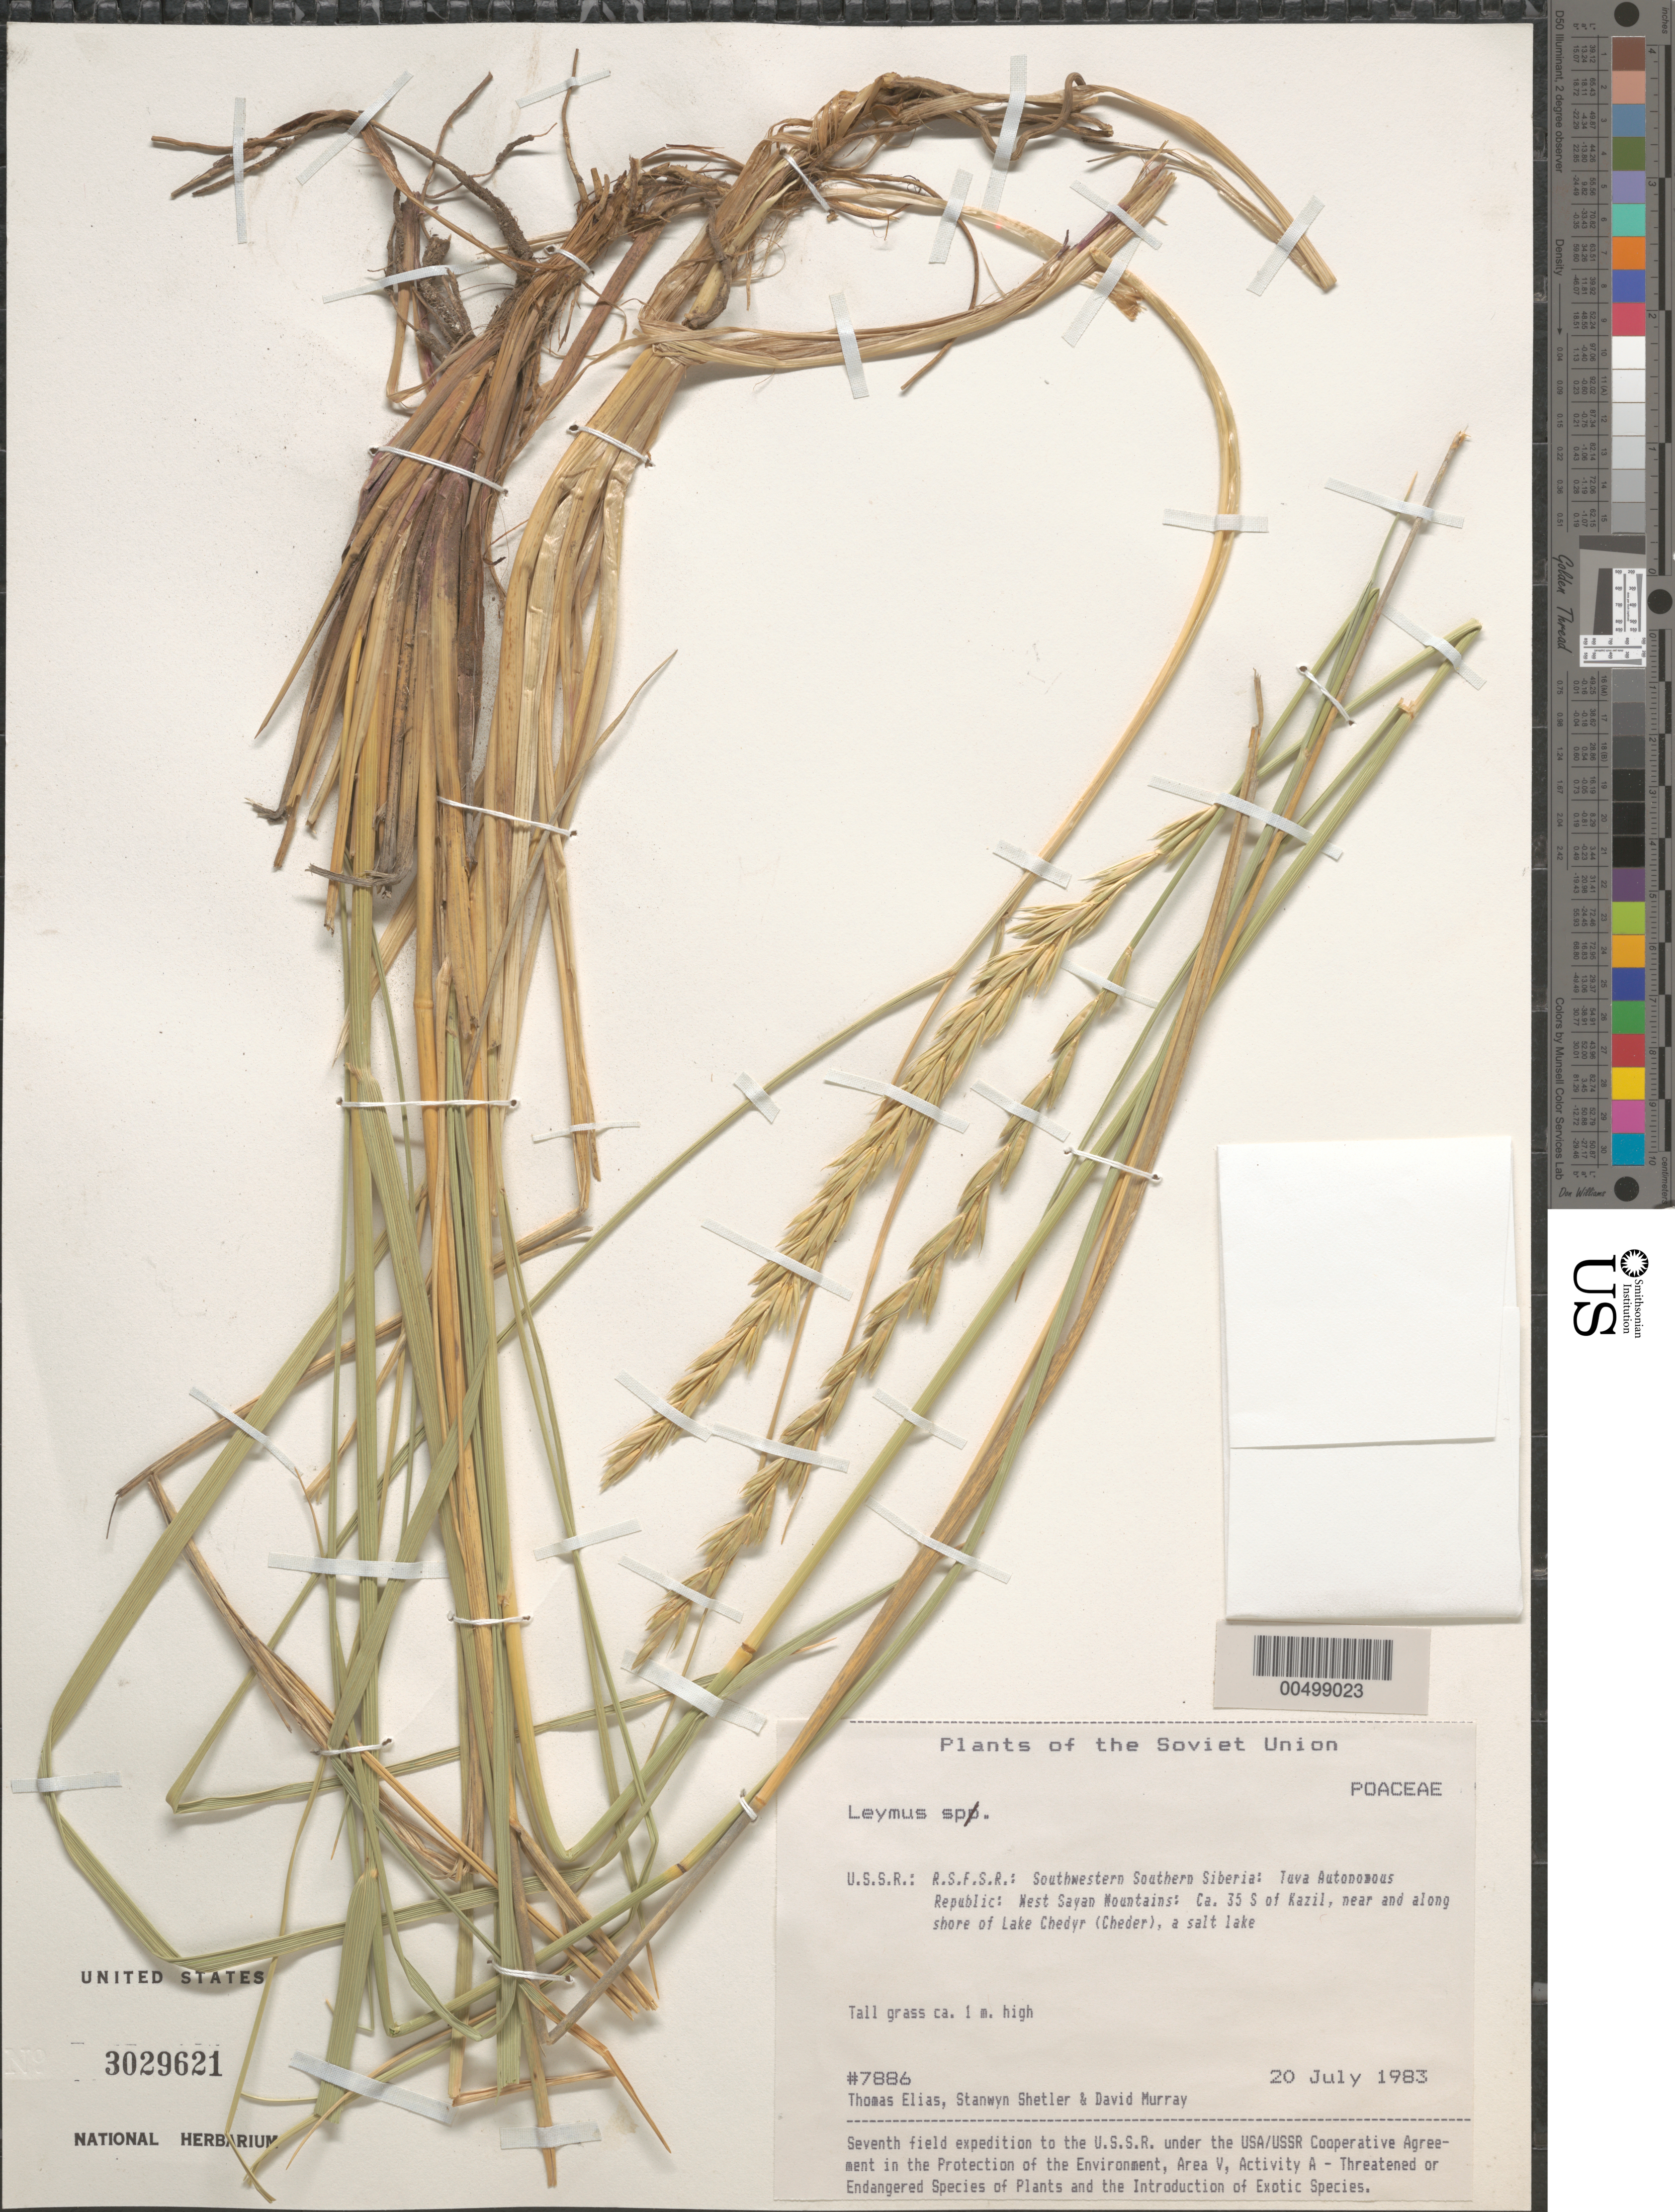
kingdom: Plantae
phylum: Tracheophyta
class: Liliopsida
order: Poales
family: Poaceae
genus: Leymus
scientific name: Leymus sp.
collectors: T. Elias, S. Shetler & D. F. Murray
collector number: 7886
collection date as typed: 20 Jul 1983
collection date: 1983-07-20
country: Russian Federation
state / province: Tuva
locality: West Sayan Mountains, ca. 35 [km] S of Kazil [Kyzyl]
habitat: salt lake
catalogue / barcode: US 3029621